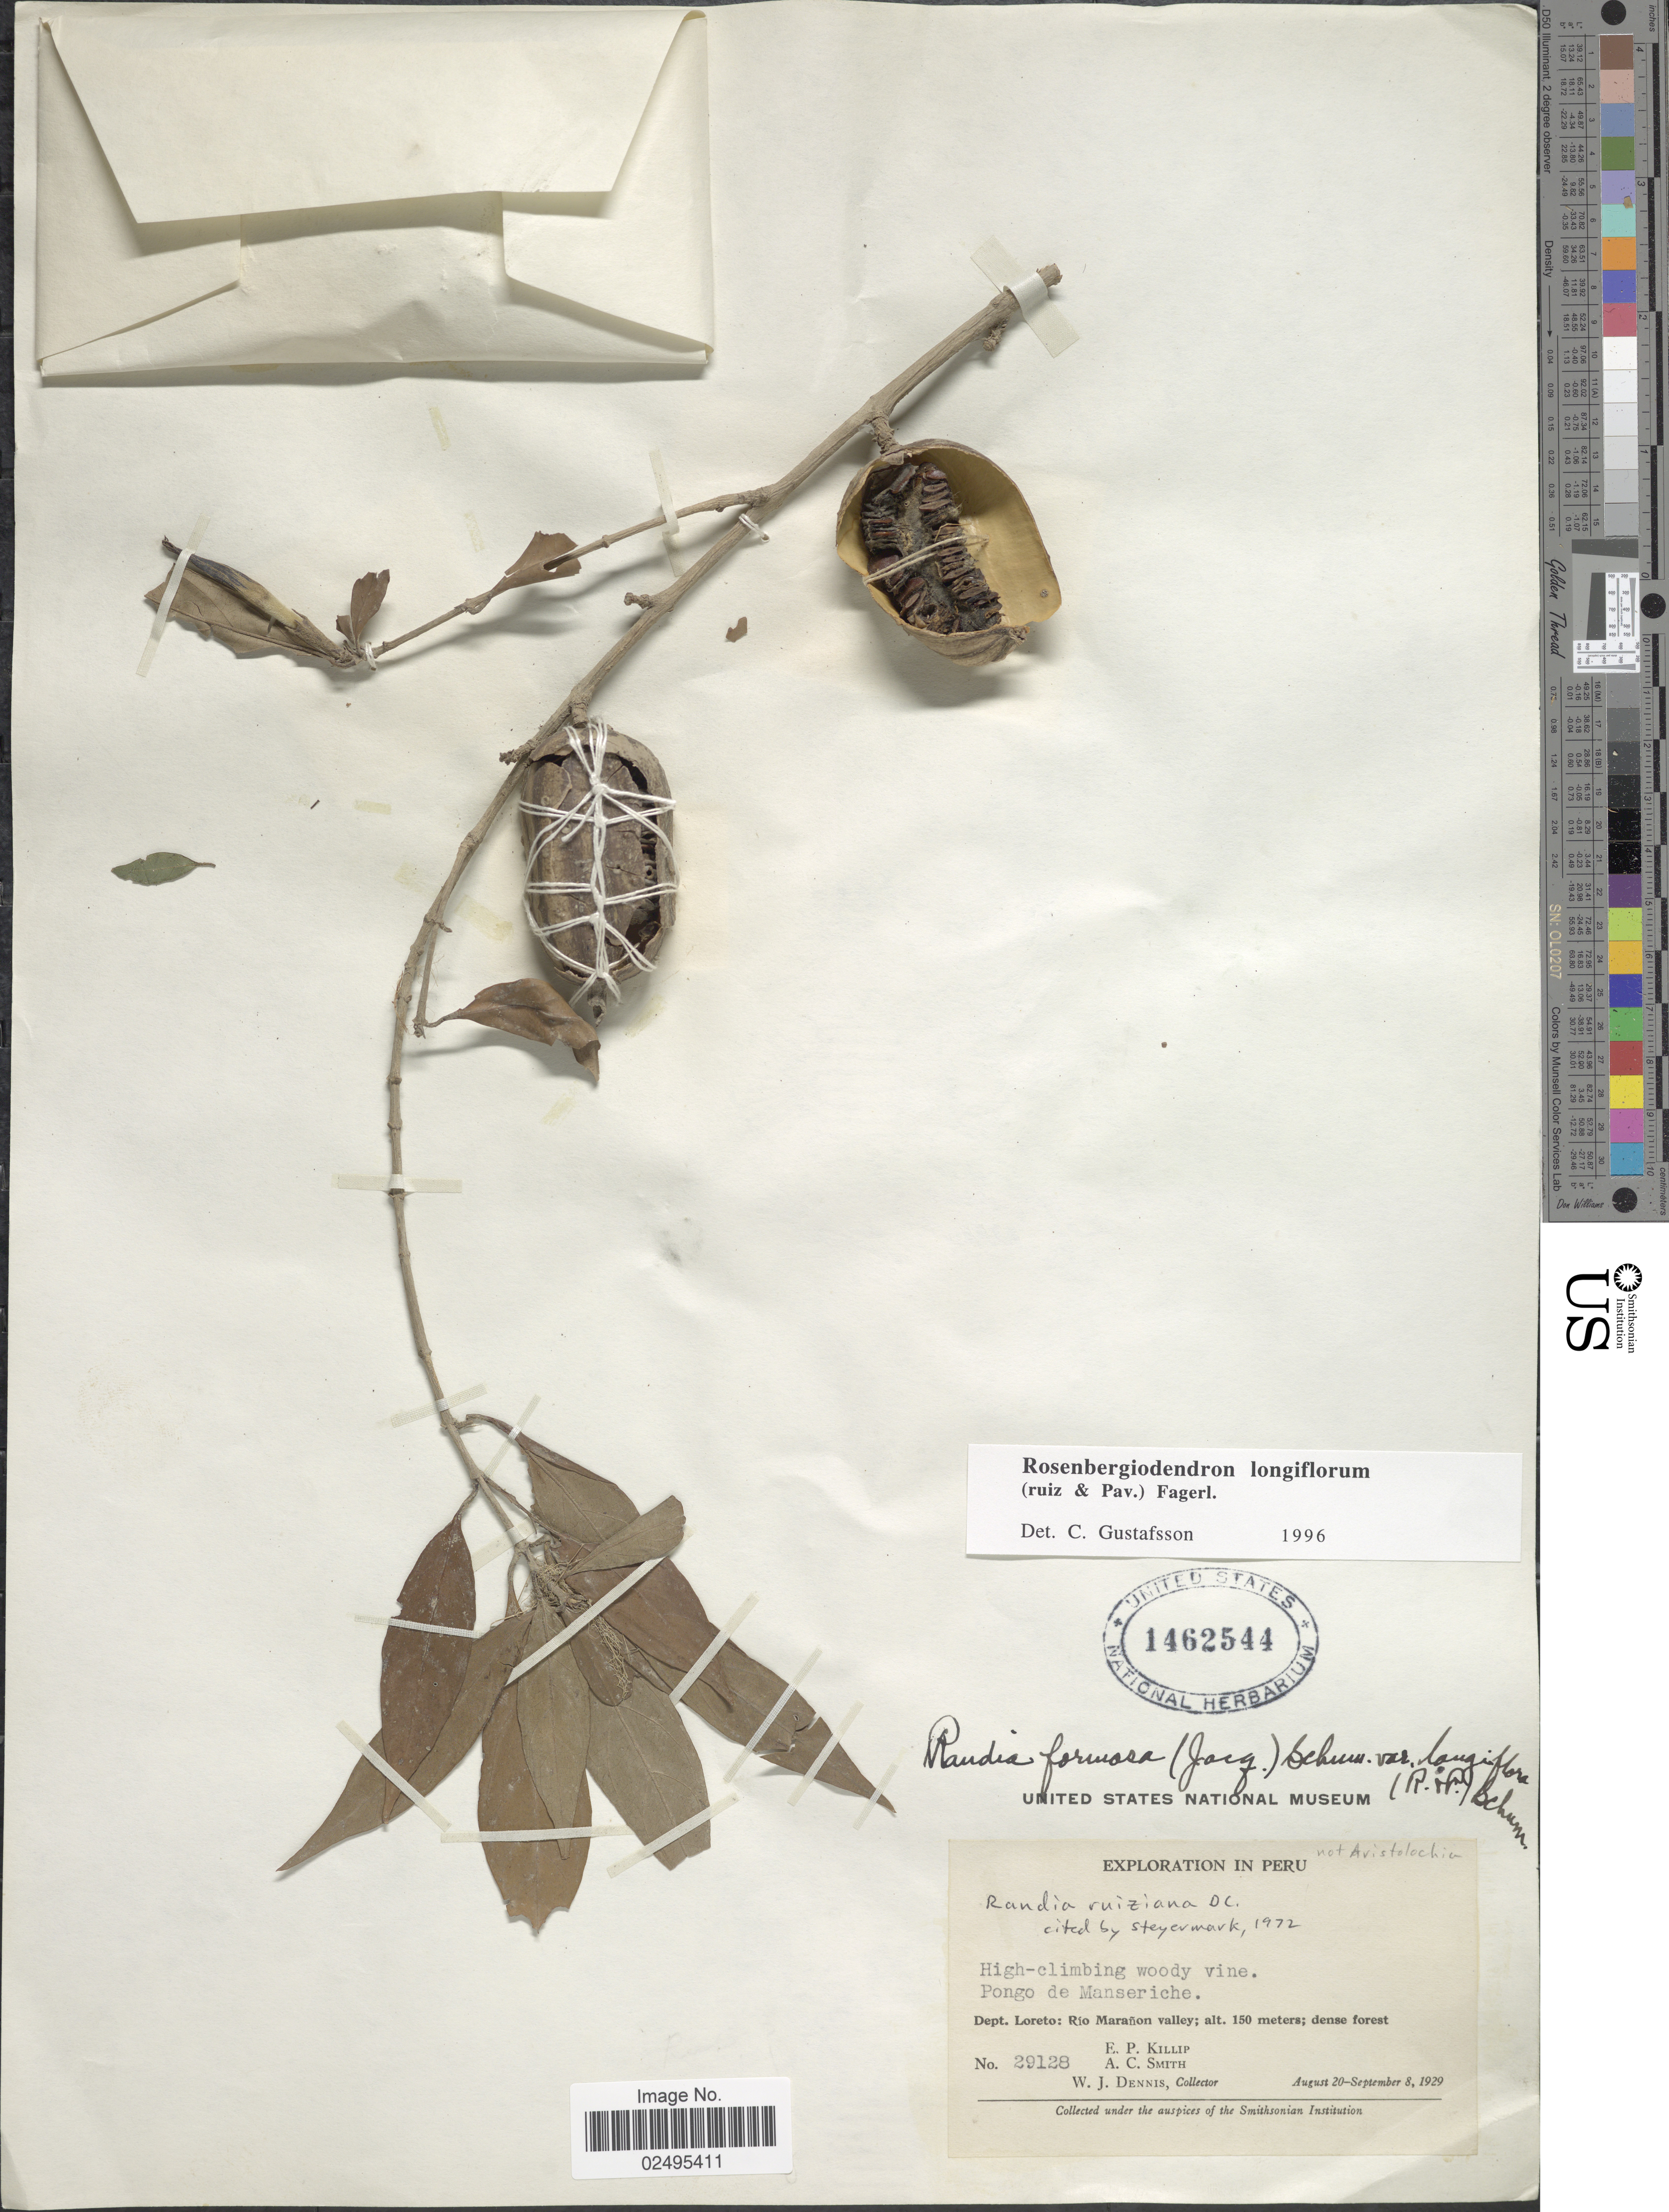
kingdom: Plantae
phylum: Tracheophyta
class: Magnoliopsida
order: Gentianales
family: Rubiaceae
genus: Rosenbergiodendron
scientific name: Rosenbergiodendron longiflorum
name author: (Ruiz & Pav.) Fagerl.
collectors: E. P. Killip, A. C. Smith & W. J. Dennis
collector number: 29128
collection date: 1929-08-20/1929-09-08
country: Peru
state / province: Loreto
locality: Rio Maranon valley, Pongo de Manseriche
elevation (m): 150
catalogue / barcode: US 1462544